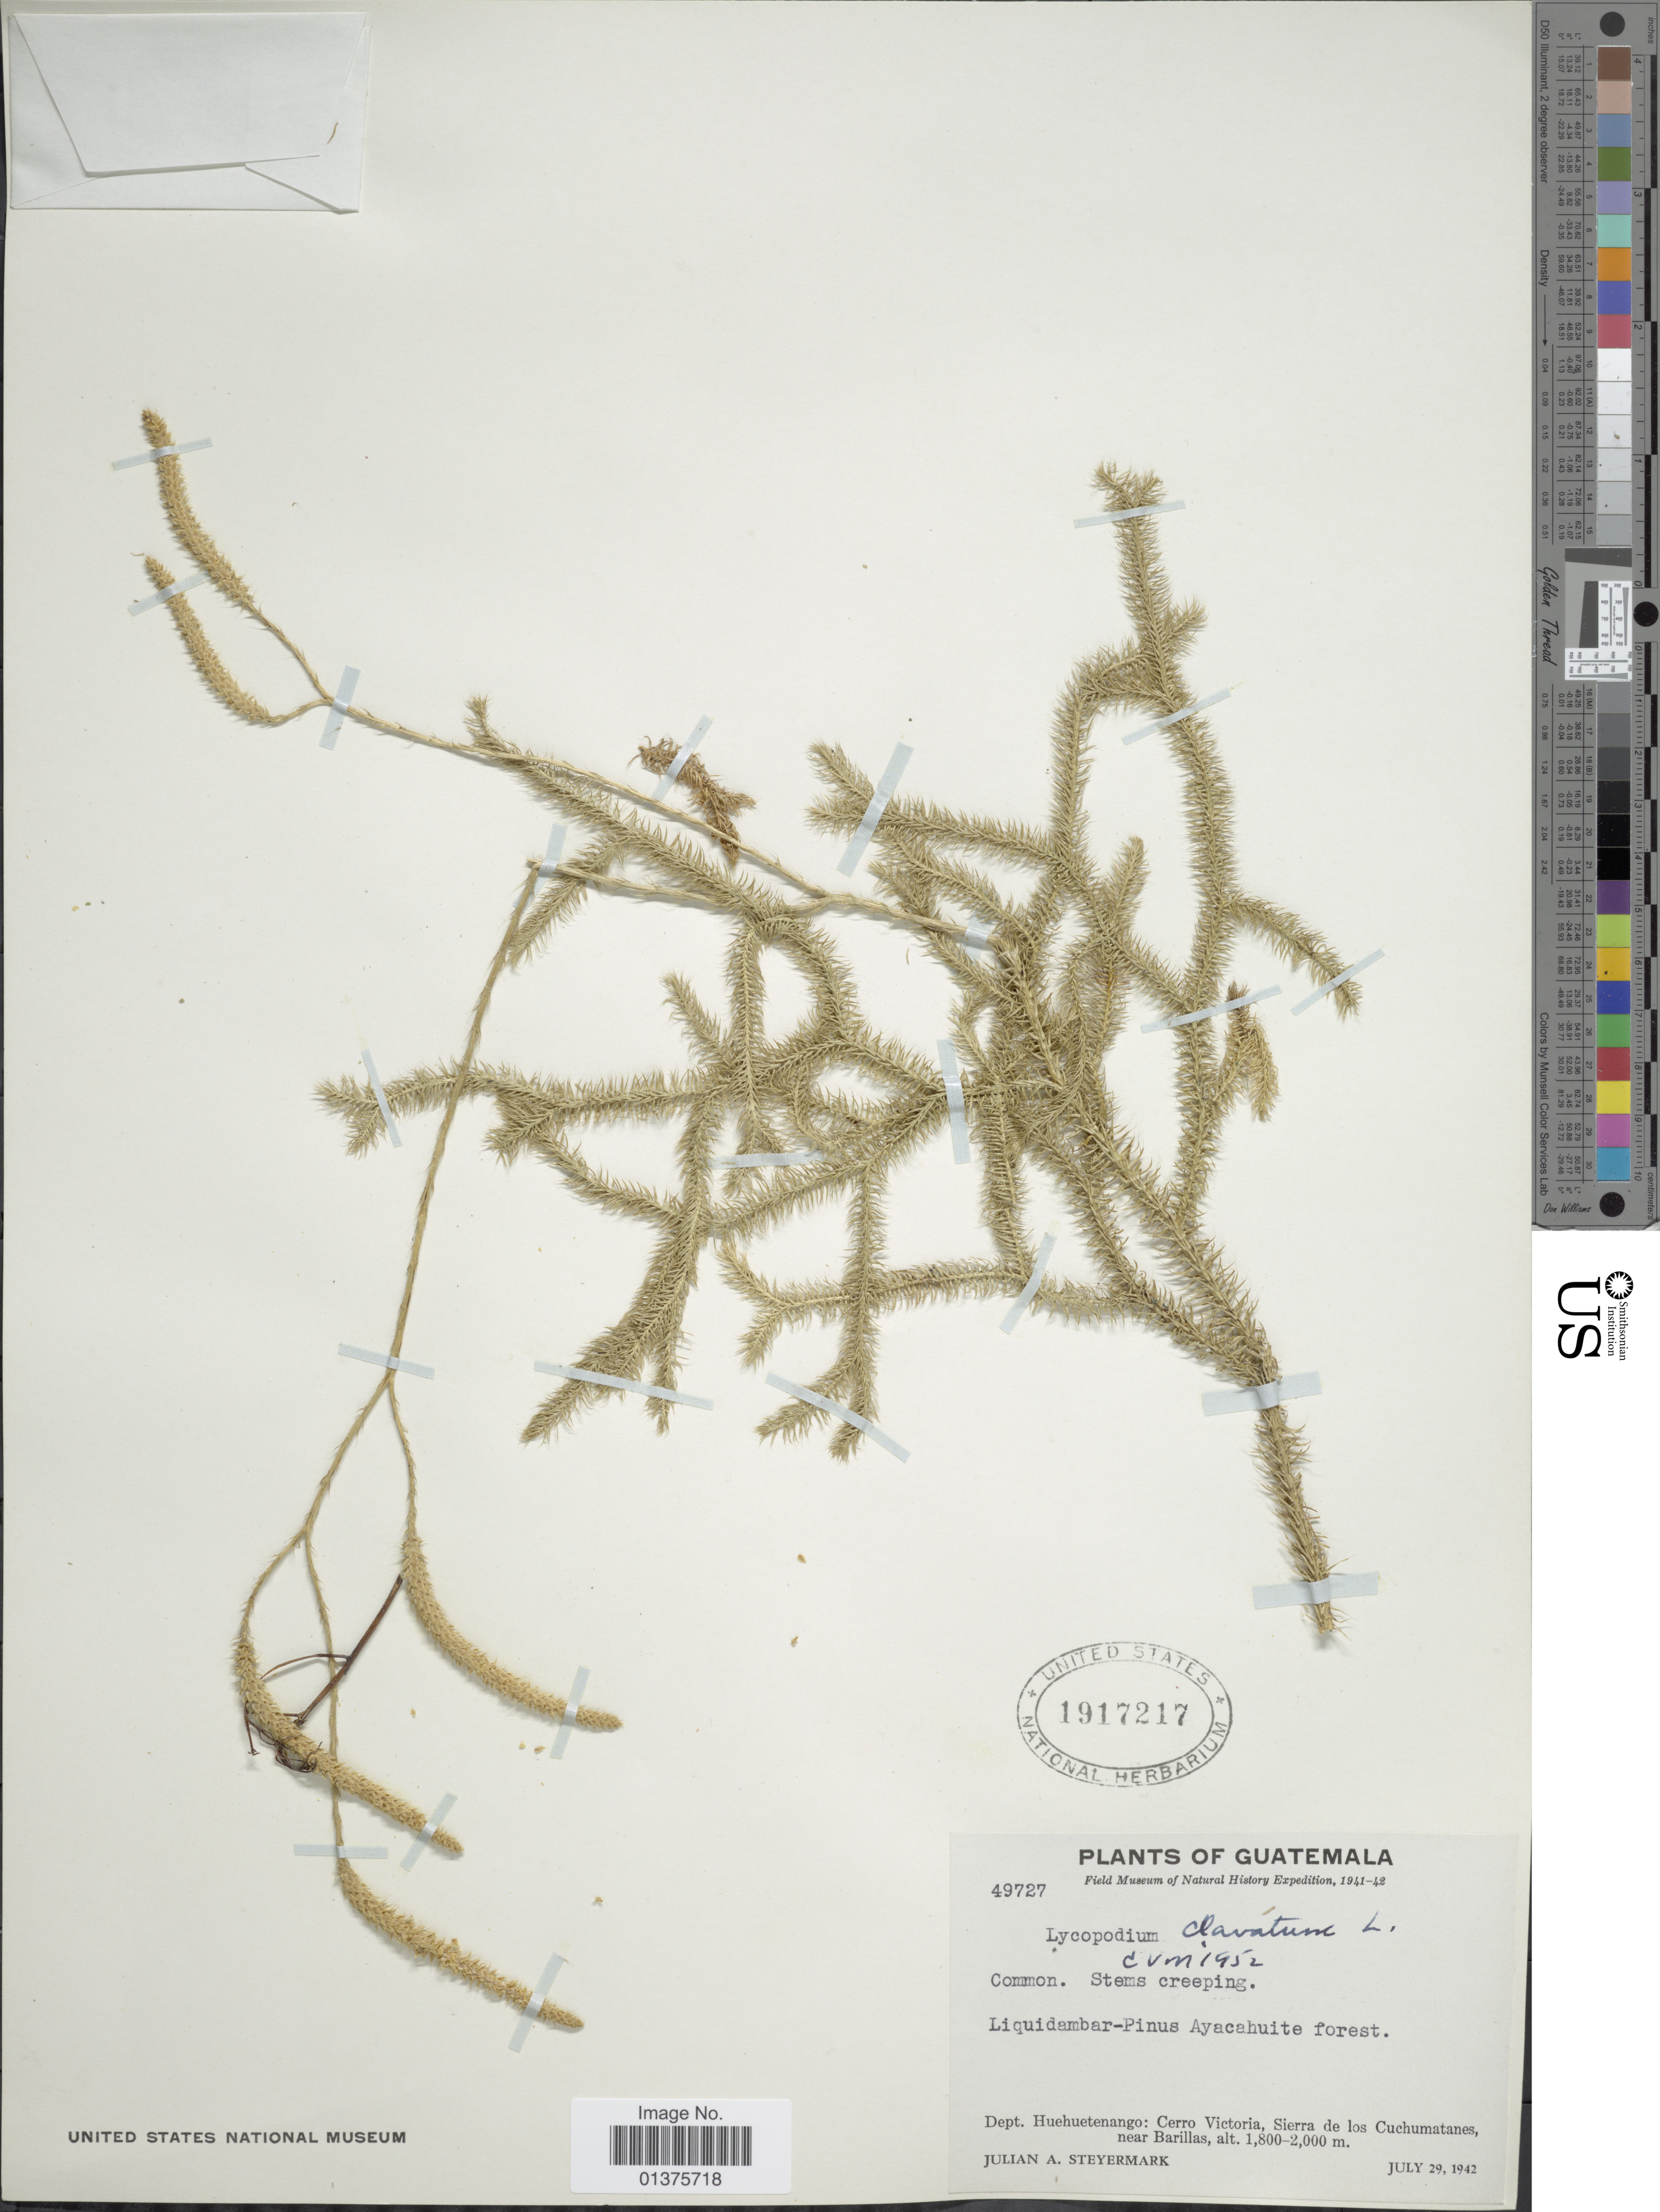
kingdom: Plantae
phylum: Tracheophyta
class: Lycopodiopsida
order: Lycopodiales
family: Lycopodiaceae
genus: Lycopodium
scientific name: Lycopodium clavatum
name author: L.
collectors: J. Steyermark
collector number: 49727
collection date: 1942-07-29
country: Guatemala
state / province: Huehuetenango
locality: Cerro Victoria, Sierra de los Cochumatanes near Barillas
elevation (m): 1800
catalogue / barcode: US 1917217